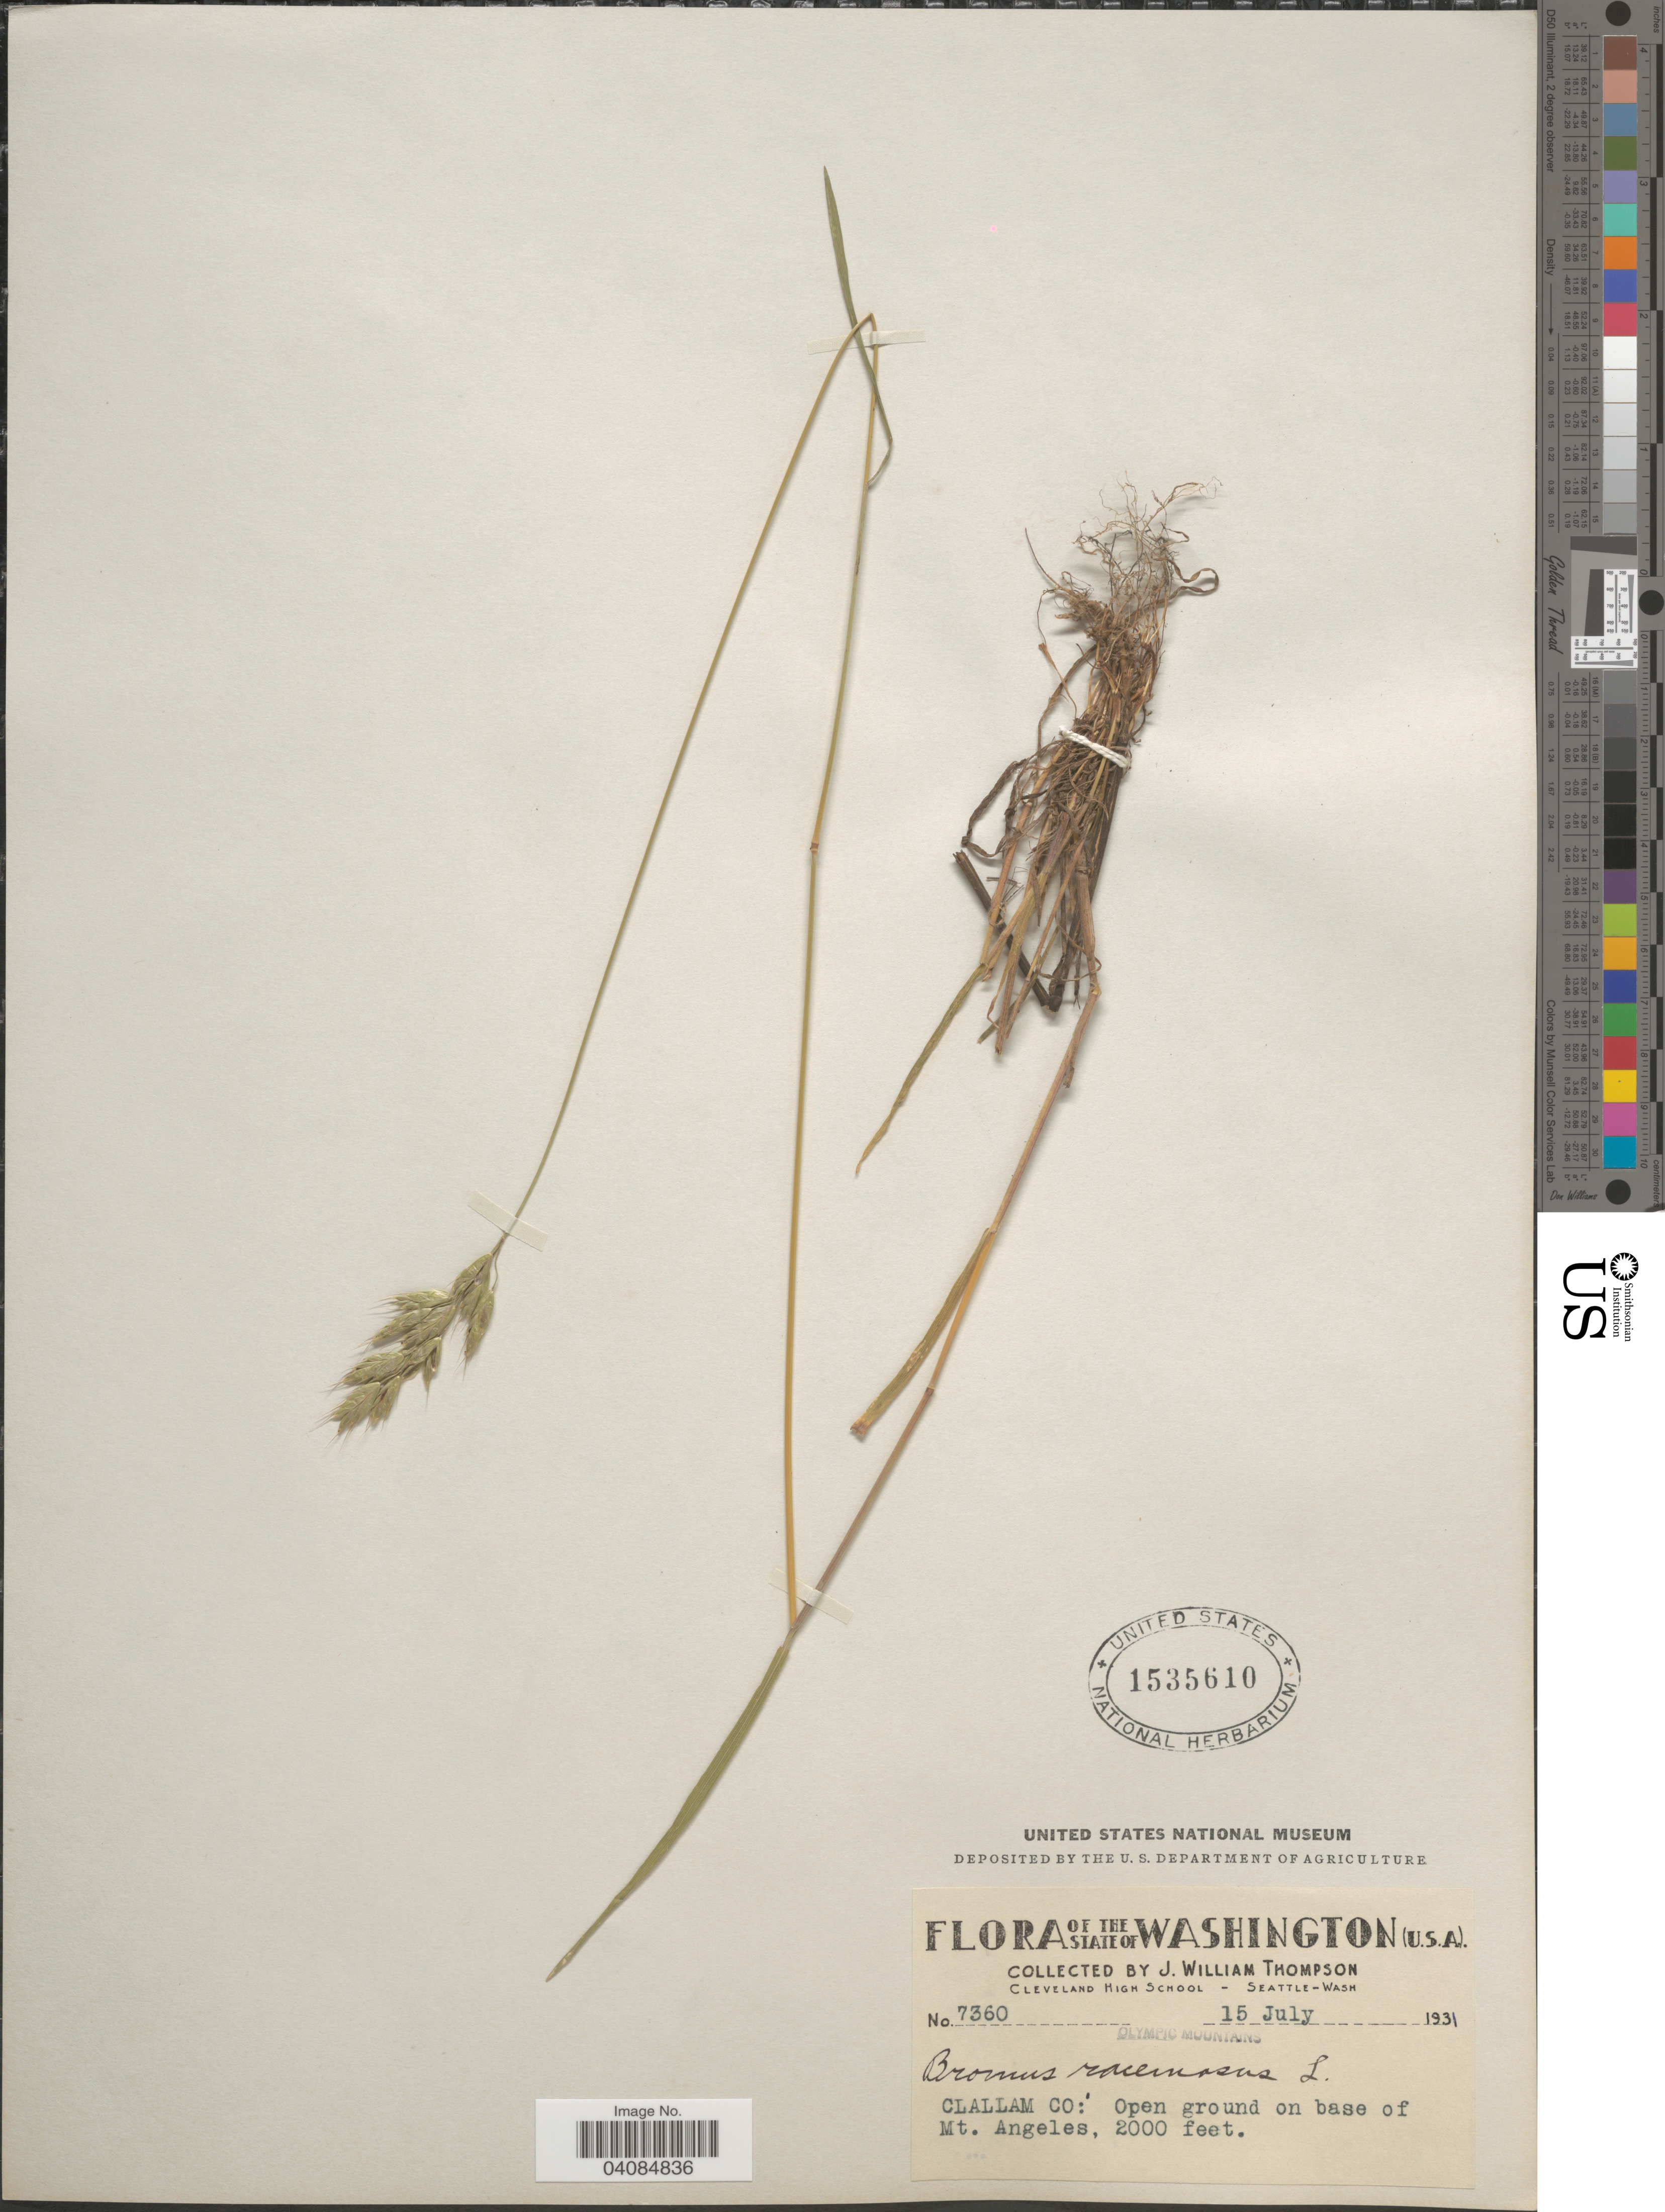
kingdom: Plantae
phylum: Tracheophyta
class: Liliopsida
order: Poales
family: Poaceae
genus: Bromus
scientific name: Bromus racemosus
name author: L.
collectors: J. W. Thompson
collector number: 7360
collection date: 1931-07-15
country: United States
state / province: Washington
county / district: Clallam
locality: Olympic Mountains. Clallam Co: Open ground on base of Mt. Angeles.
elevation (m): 610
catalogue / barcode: US 1535610